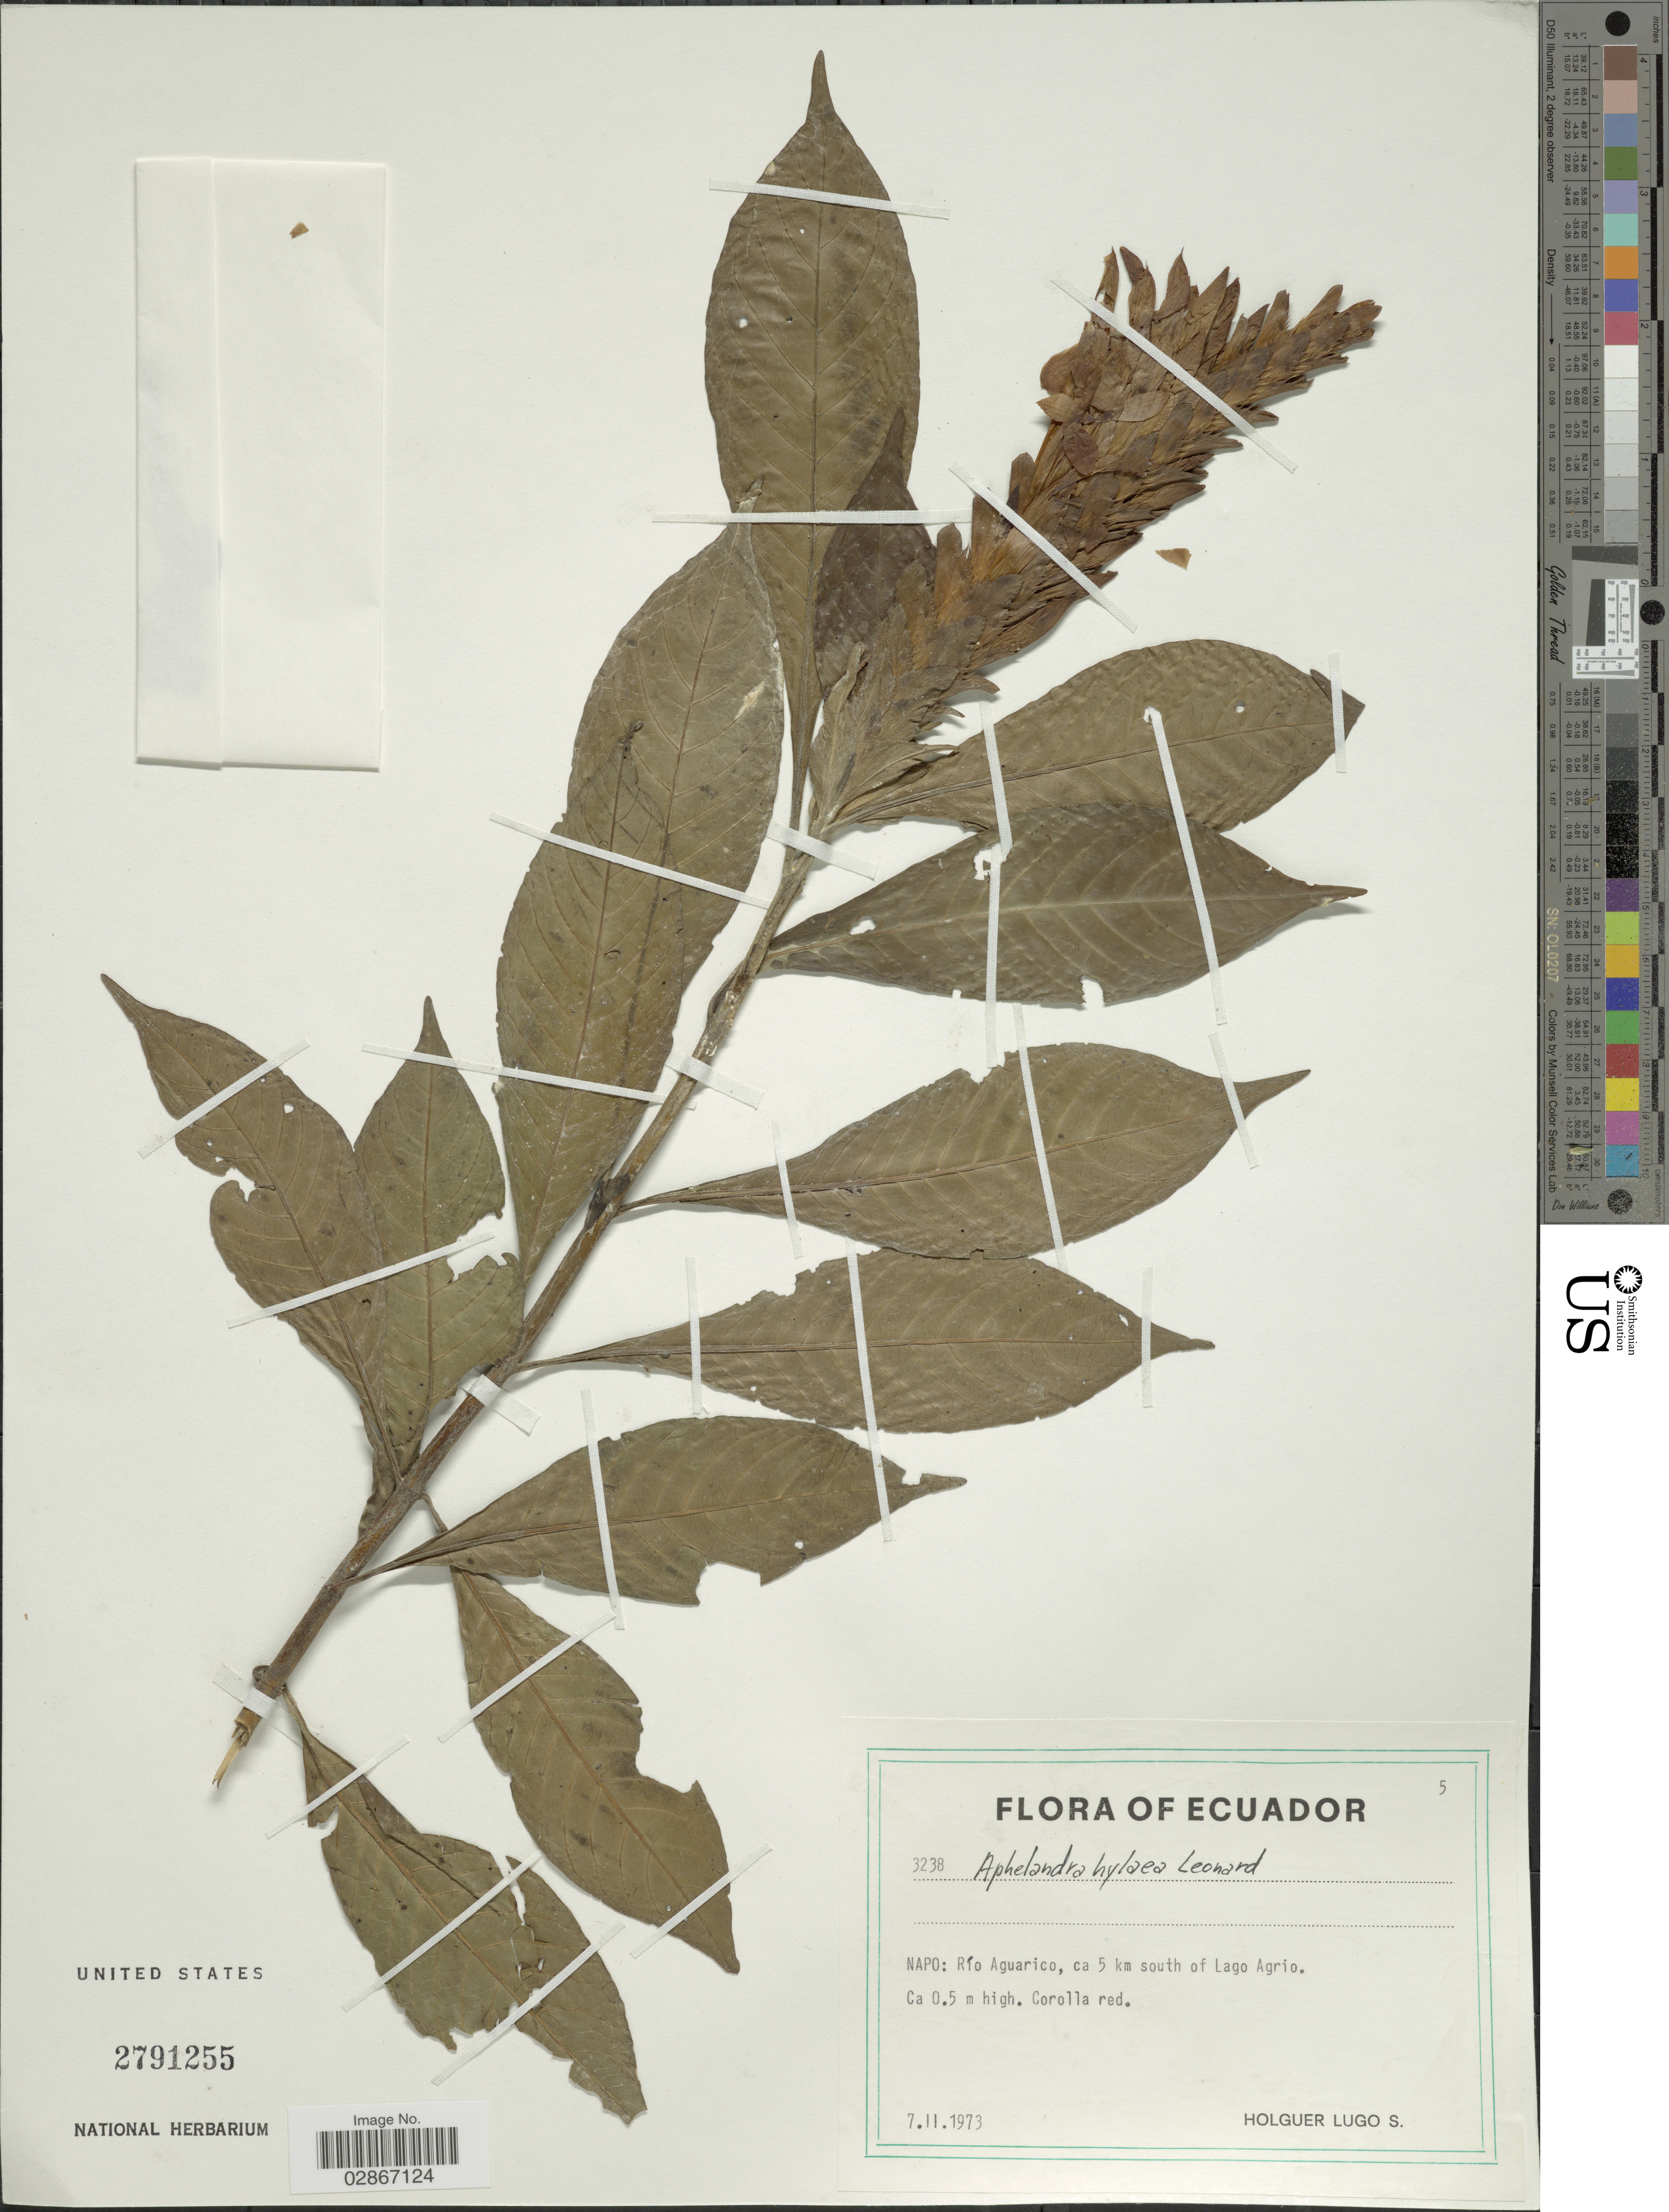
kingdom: Plantae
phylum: Tracheophyta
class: Magnoliopsida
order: Lamiales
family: Acanthaceae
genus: Aphelandra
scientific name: Aphelandra hylaea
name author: Leonard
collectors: H. Lugo S.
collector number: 3238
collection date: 1973-11-07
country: Ecuador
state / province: Napo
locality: Río Aguarico, ca 5 km south of Lago Agrio.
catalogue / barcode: US 2791255